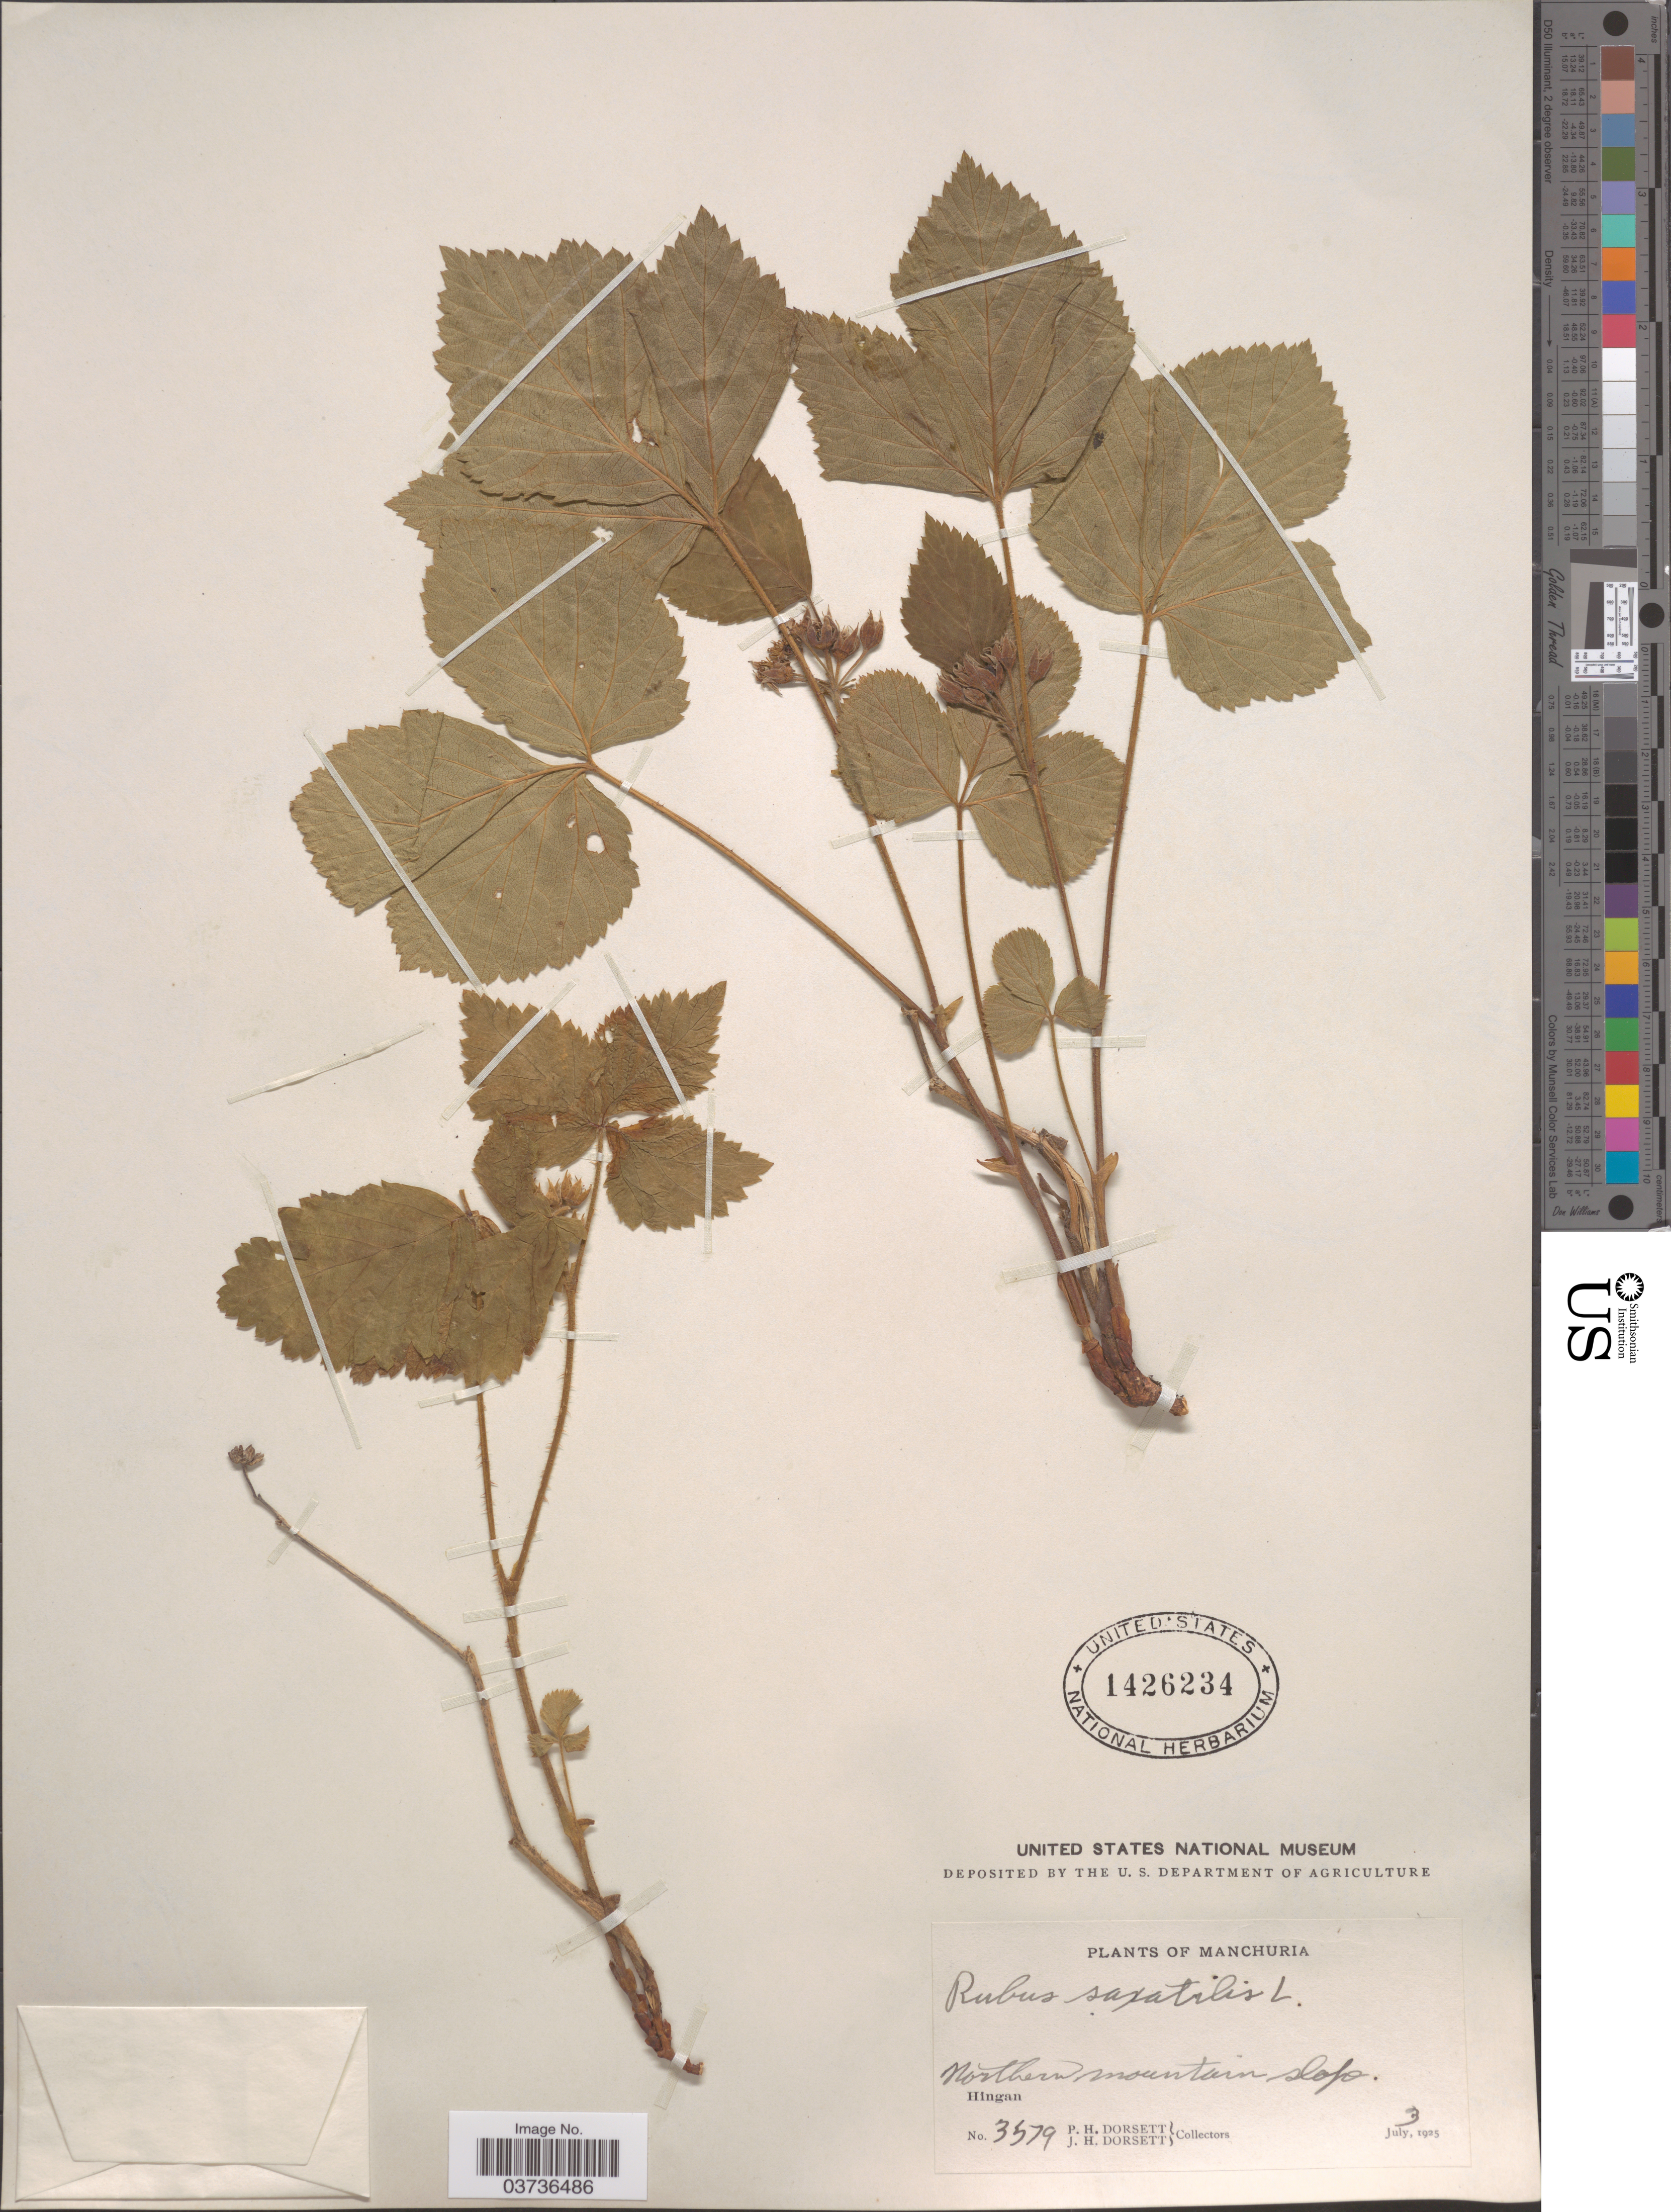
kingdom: Plantae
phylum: Tracheophyta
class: Magnoliopsida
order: Rosales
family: Rosaceae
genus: Rubus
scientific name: Rubus saxatilis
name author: L.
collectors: P. H. Dorsett & J. Dorsett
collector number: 3579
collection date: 1925-07-03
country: China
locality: Manchuria. Northern mountain slope. Hingan.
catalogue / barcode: US 1426234